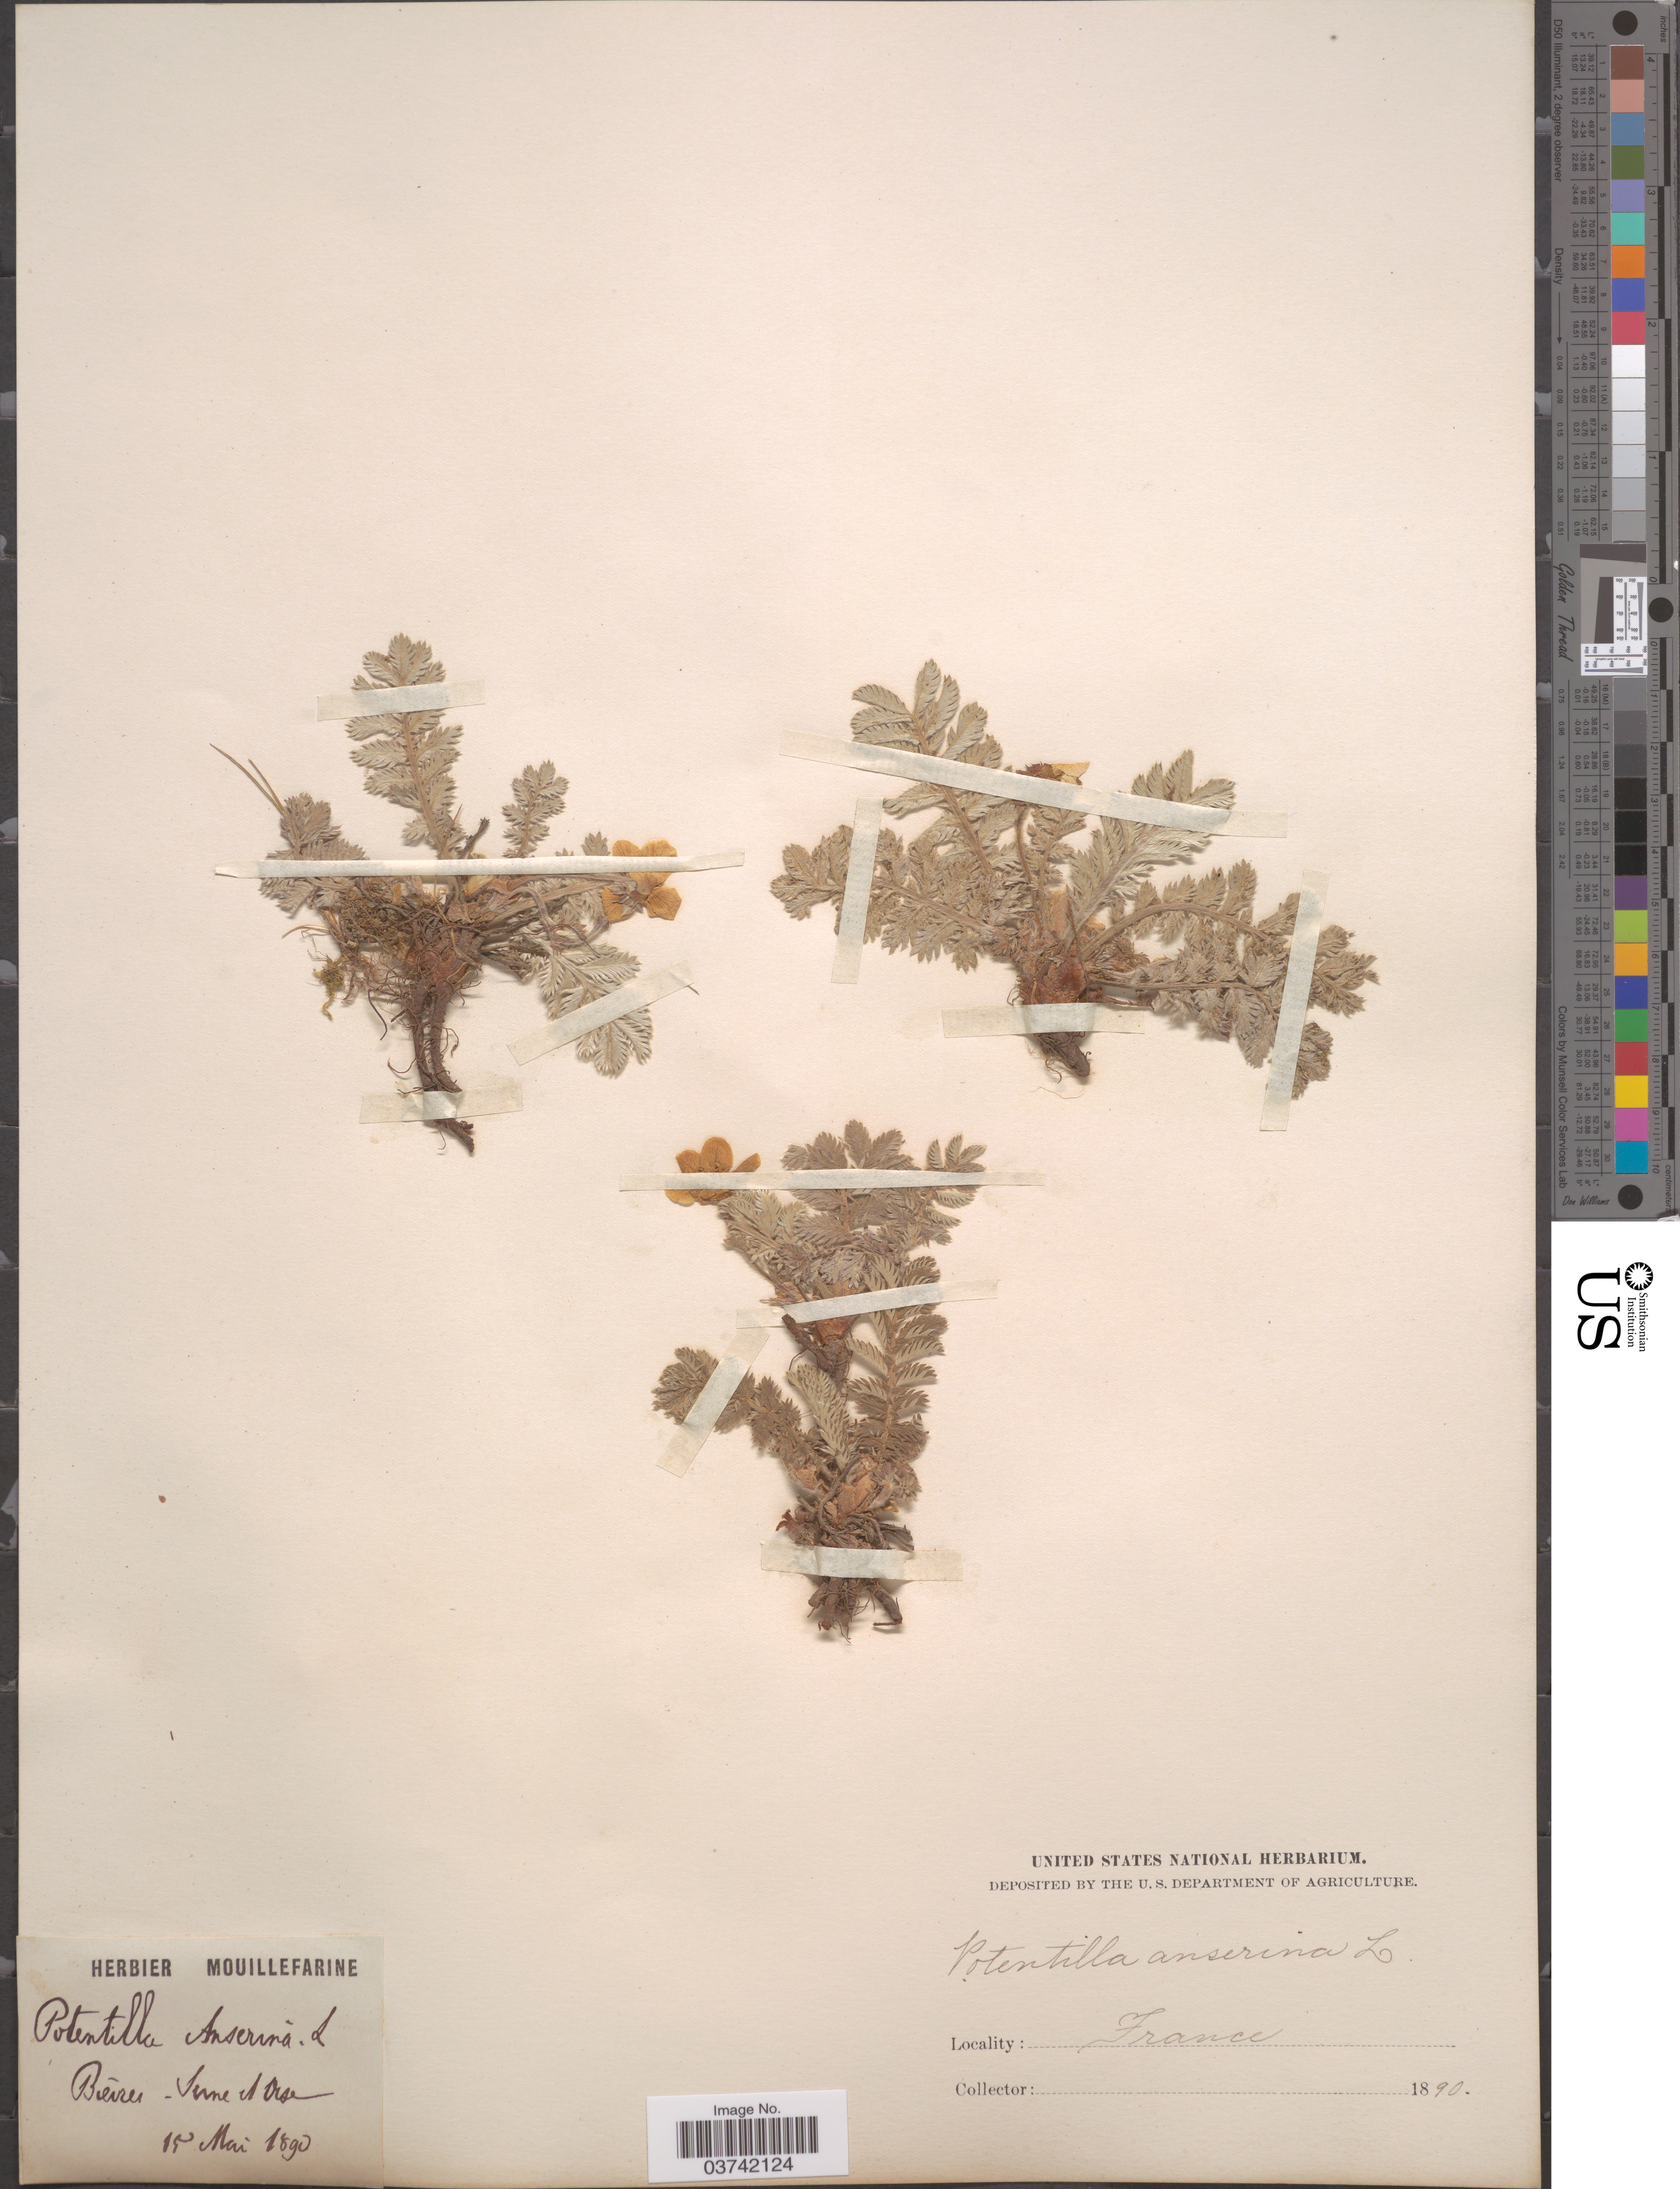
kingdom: Plantae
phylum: Tracheophyta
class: Magnoliopsida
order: Rosales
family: Rosaceae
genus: Argentina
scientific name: Argentina anserina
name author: (L.) Rydb.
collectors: ex herb. Mouillefarine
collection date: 1890-05-15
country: France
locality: Biévres - Seine et Oise.